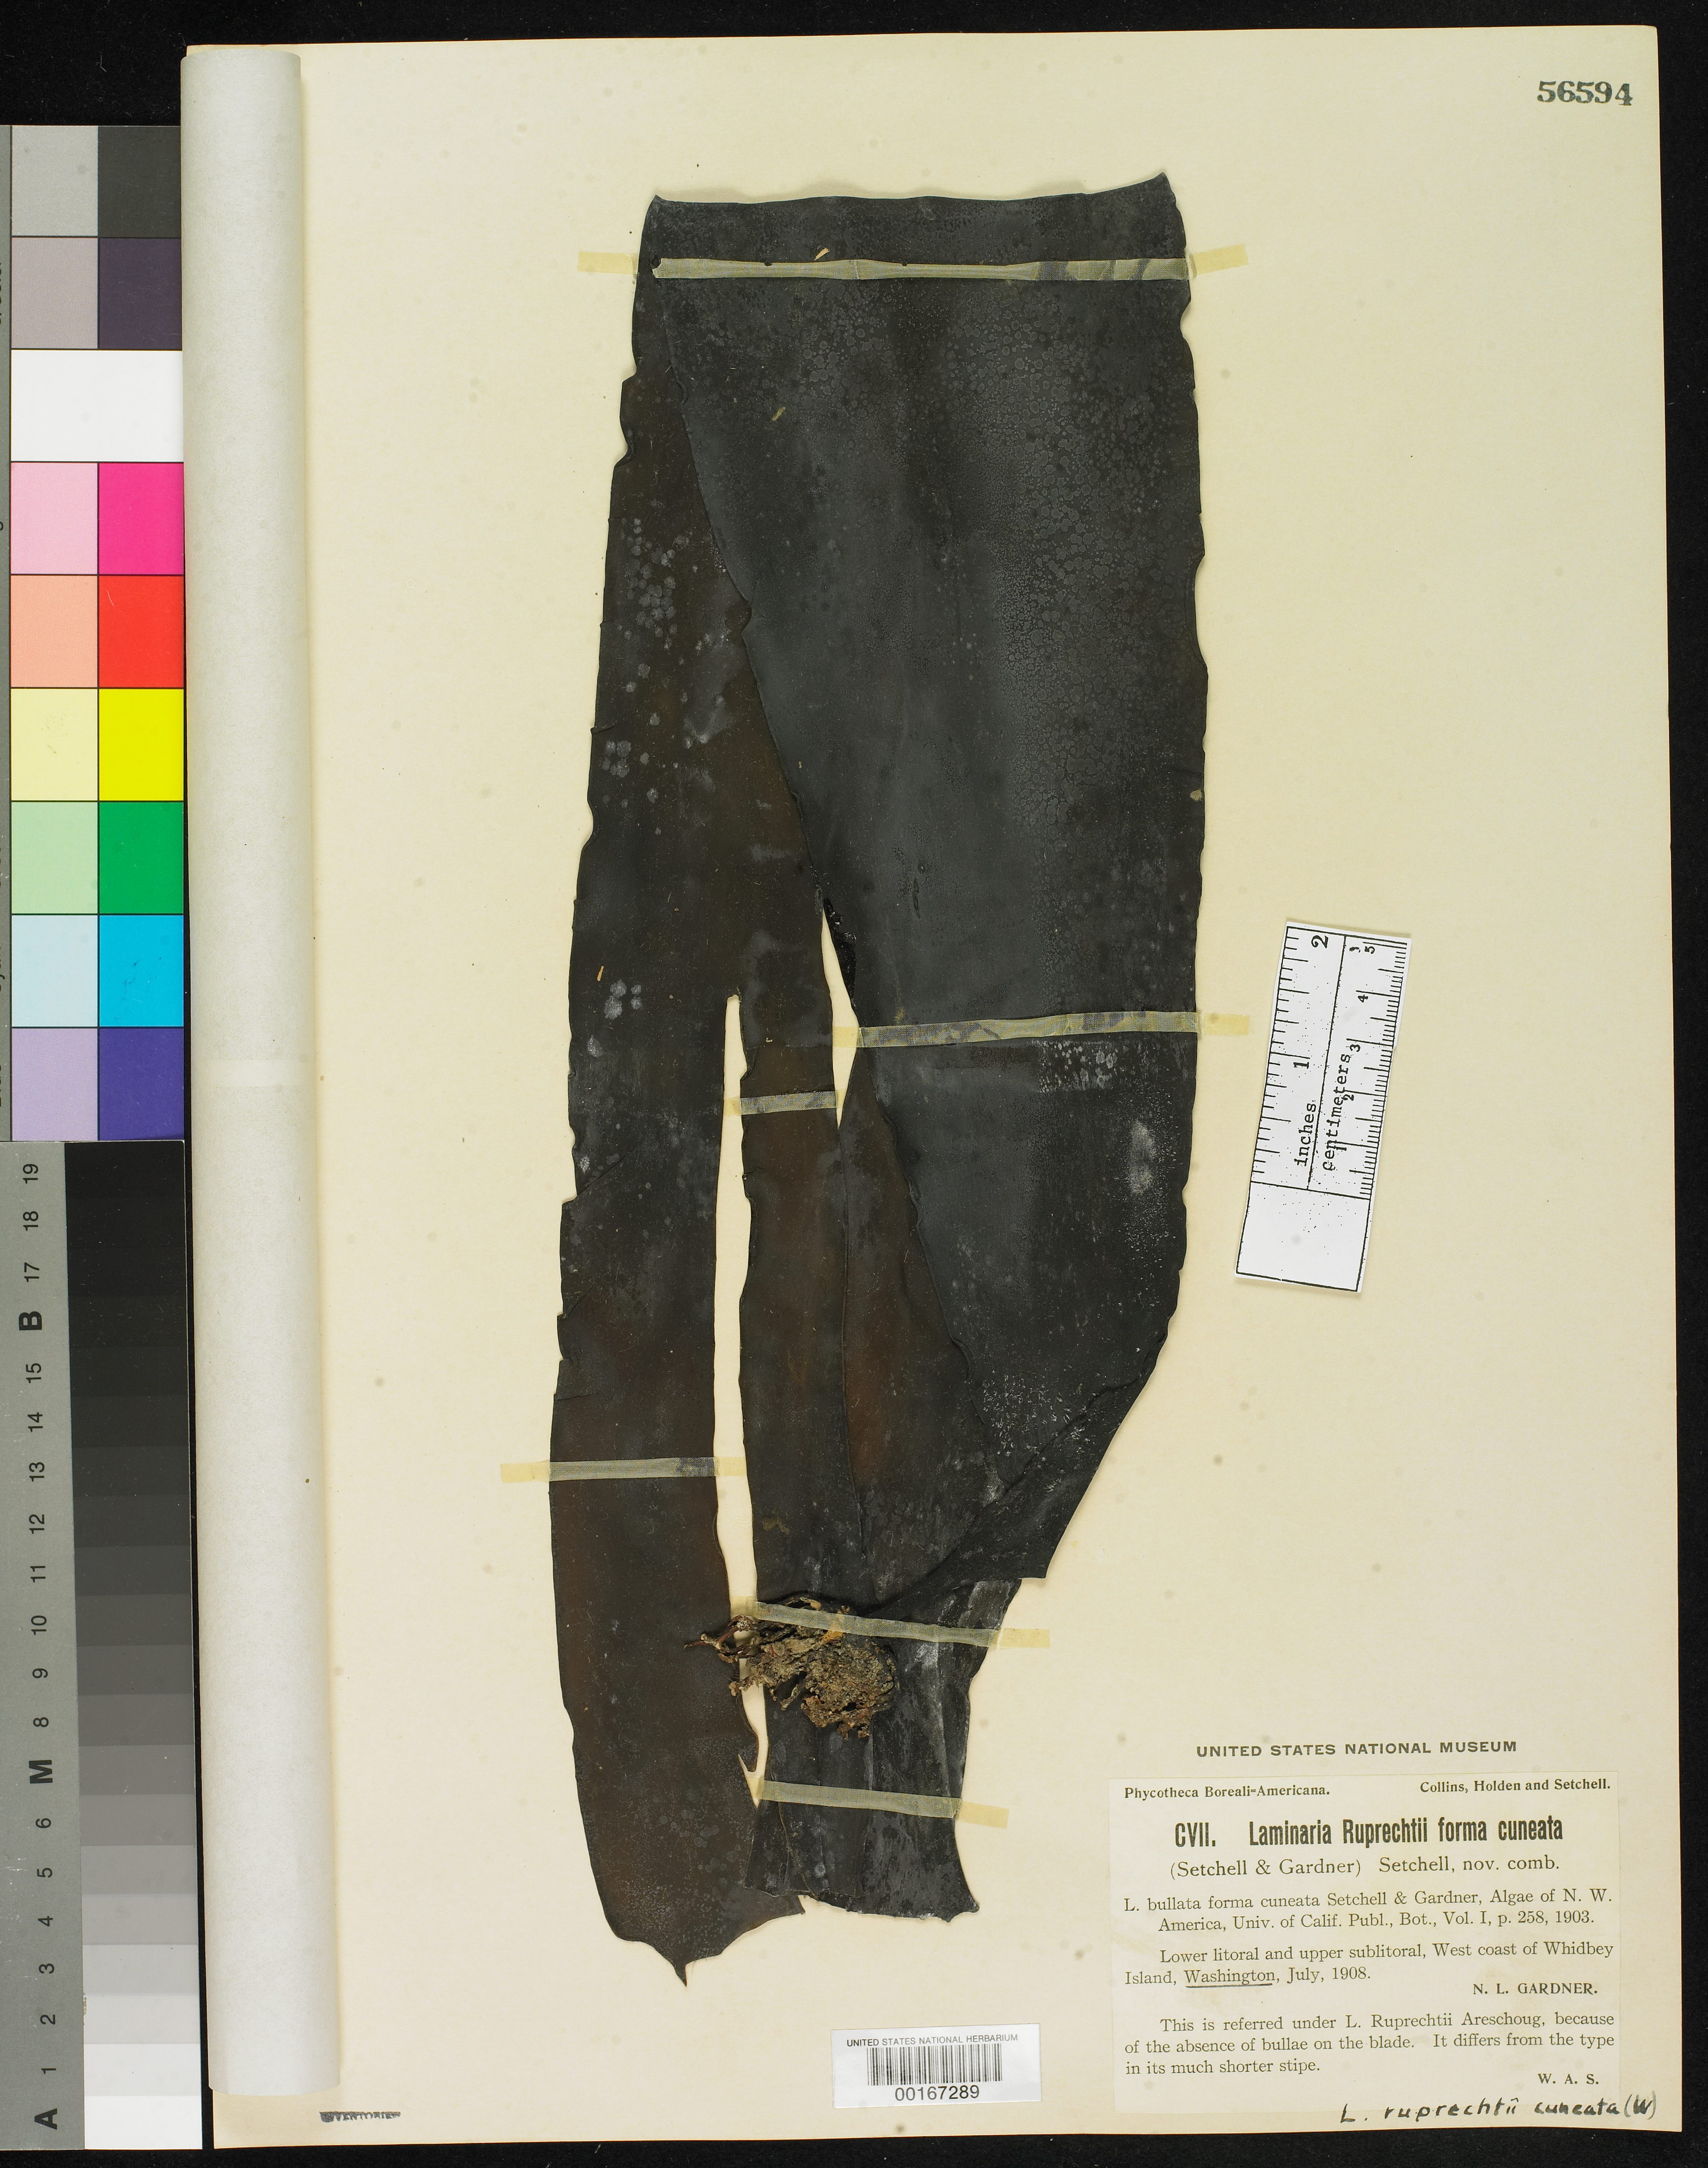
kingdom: Chromista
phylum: Ochrophyta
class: Phaeophyceae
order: Laminariales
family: Laminariaceae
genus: Laminaria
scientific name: Laminaria ruprechtii f. cuneata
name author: Setch. & N.L. Gardner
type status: Syntype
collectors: N. Gardner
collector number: PB-A CVII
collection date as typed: Jul 1908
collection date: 1908-07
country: United States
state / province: Washington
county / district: Island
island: Whidbey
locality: West coast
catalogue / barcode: US 56594